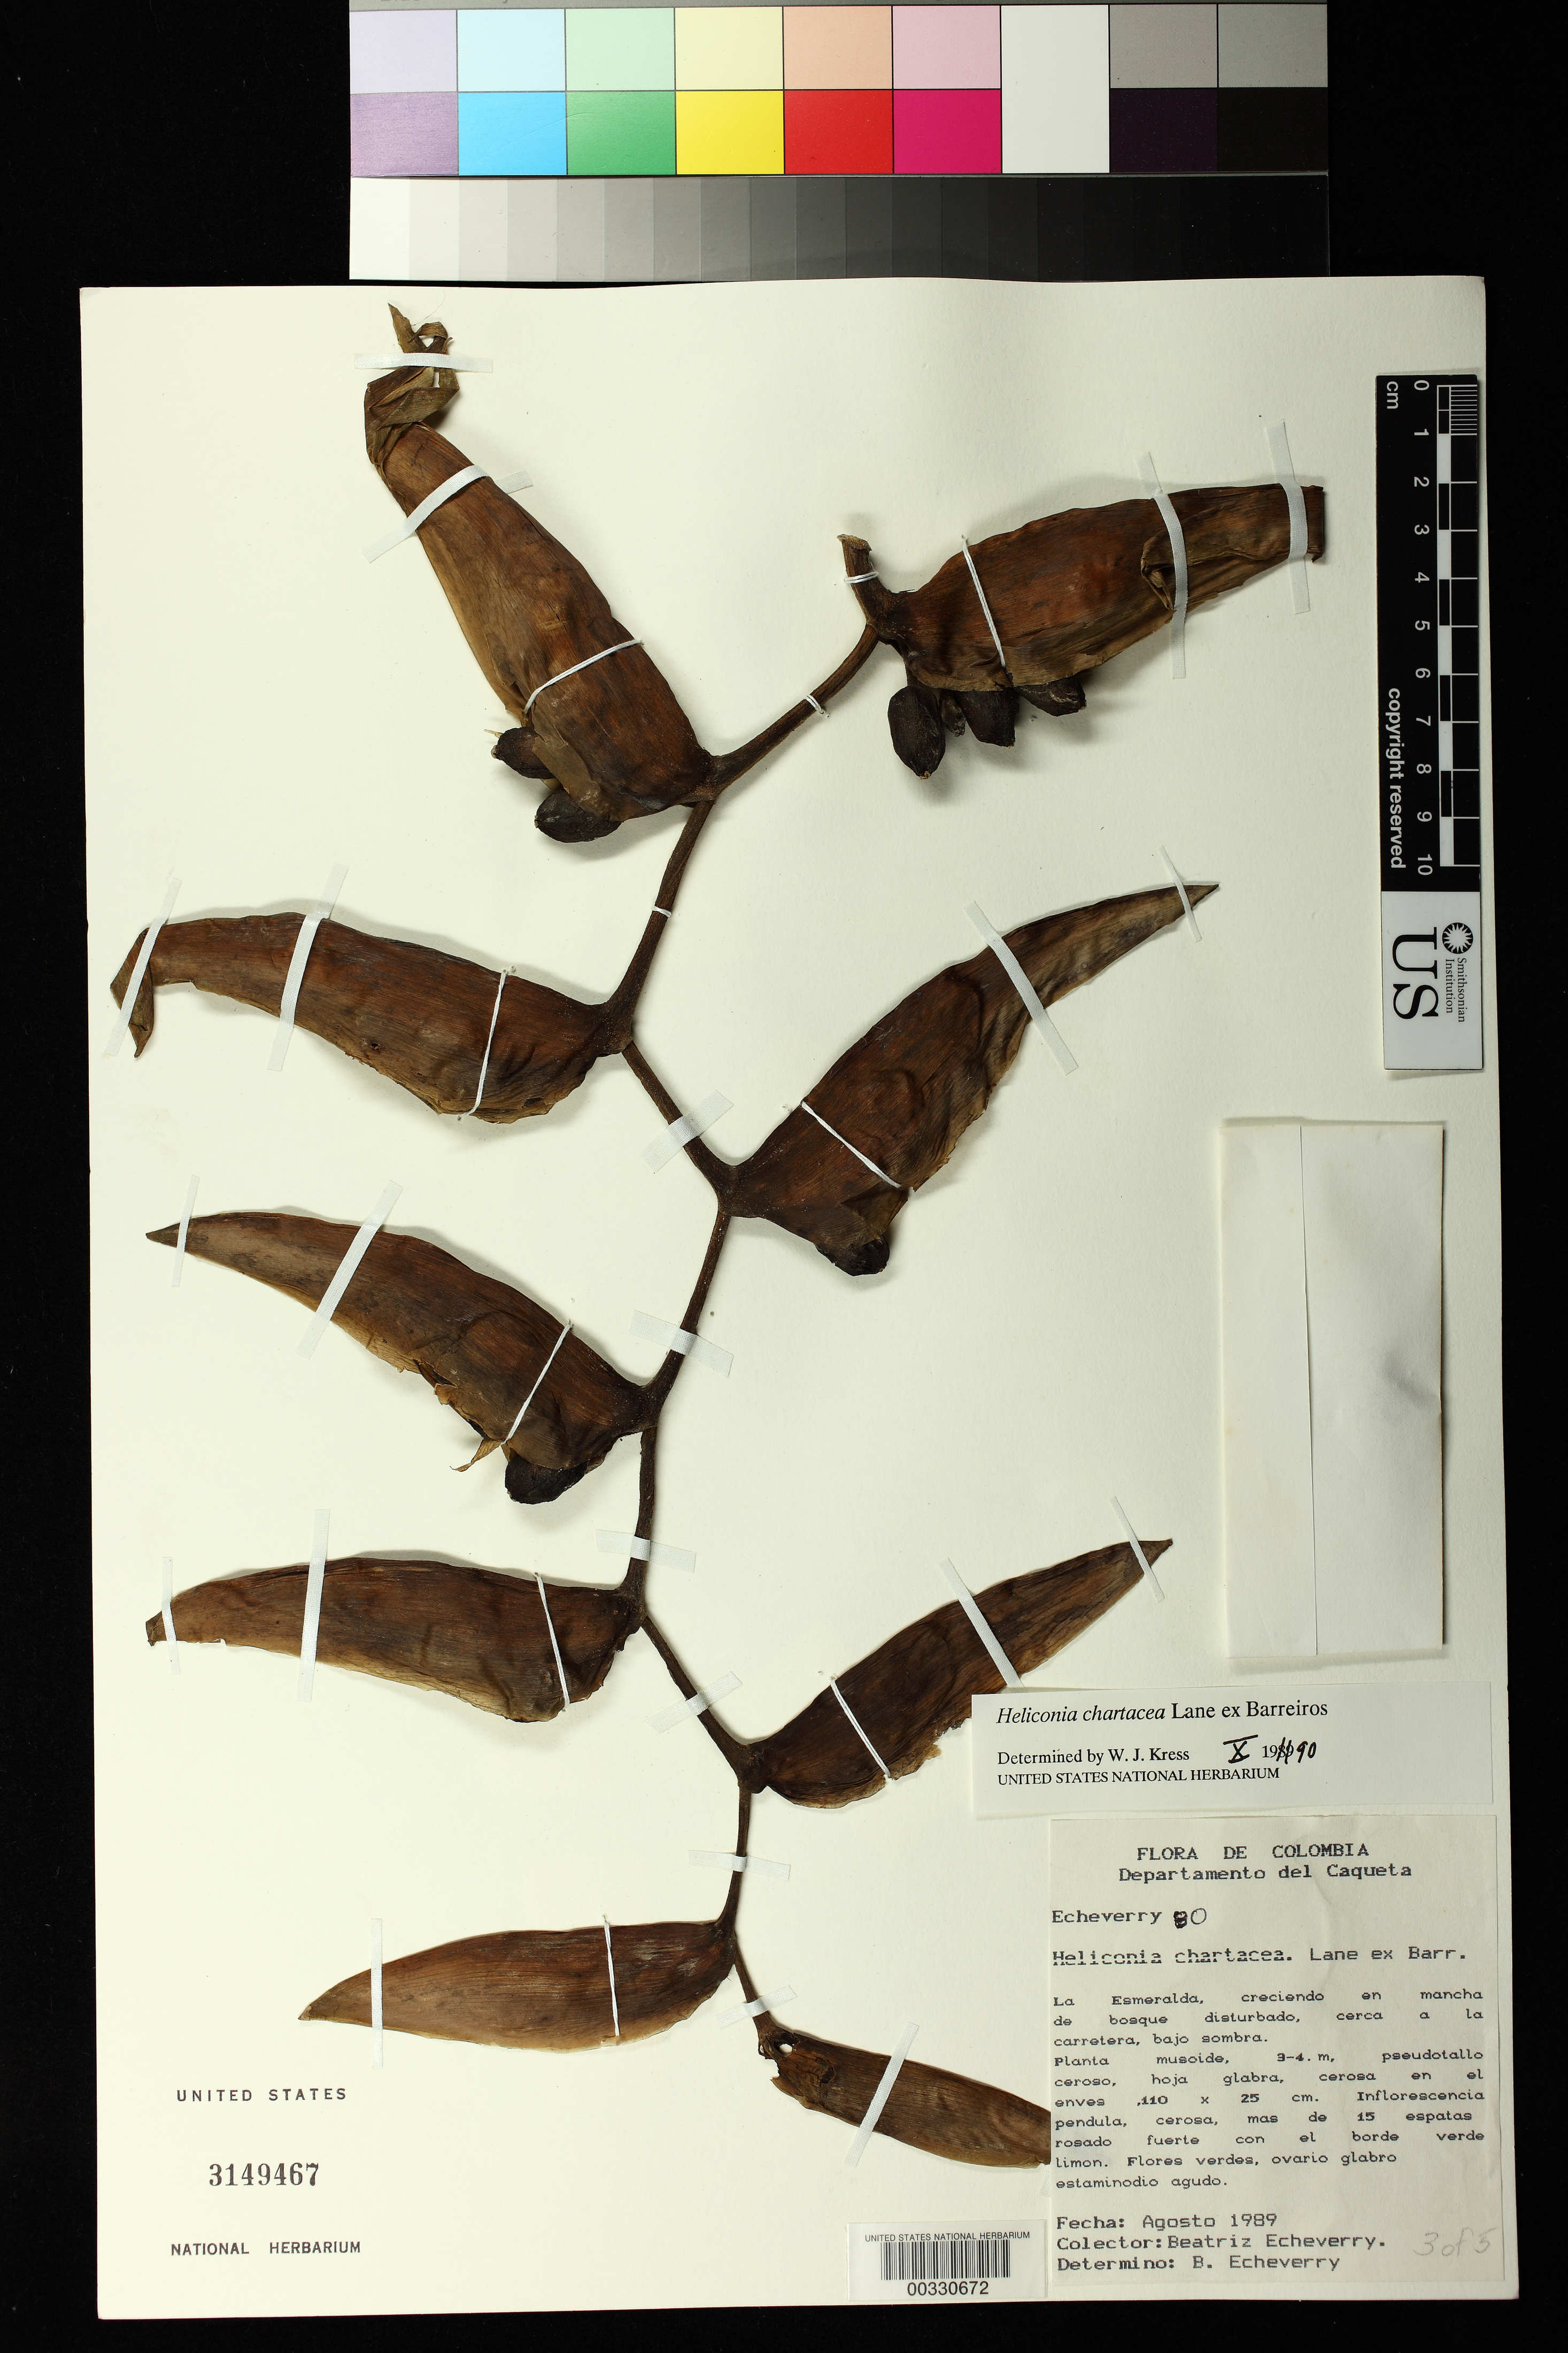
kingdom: Plantae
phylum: Tracheophyta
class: Liliopsida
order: Zingiberales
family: Heliconiaceae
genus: Heliconia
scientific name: Heliconia chartacea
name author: Lane ex Barreiros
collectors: B. Echeverry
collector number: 80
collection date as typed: Aug 1989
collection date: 1989-08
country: Colombia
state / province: Caquetá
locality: La Esmeralda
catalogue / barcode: US 3149467